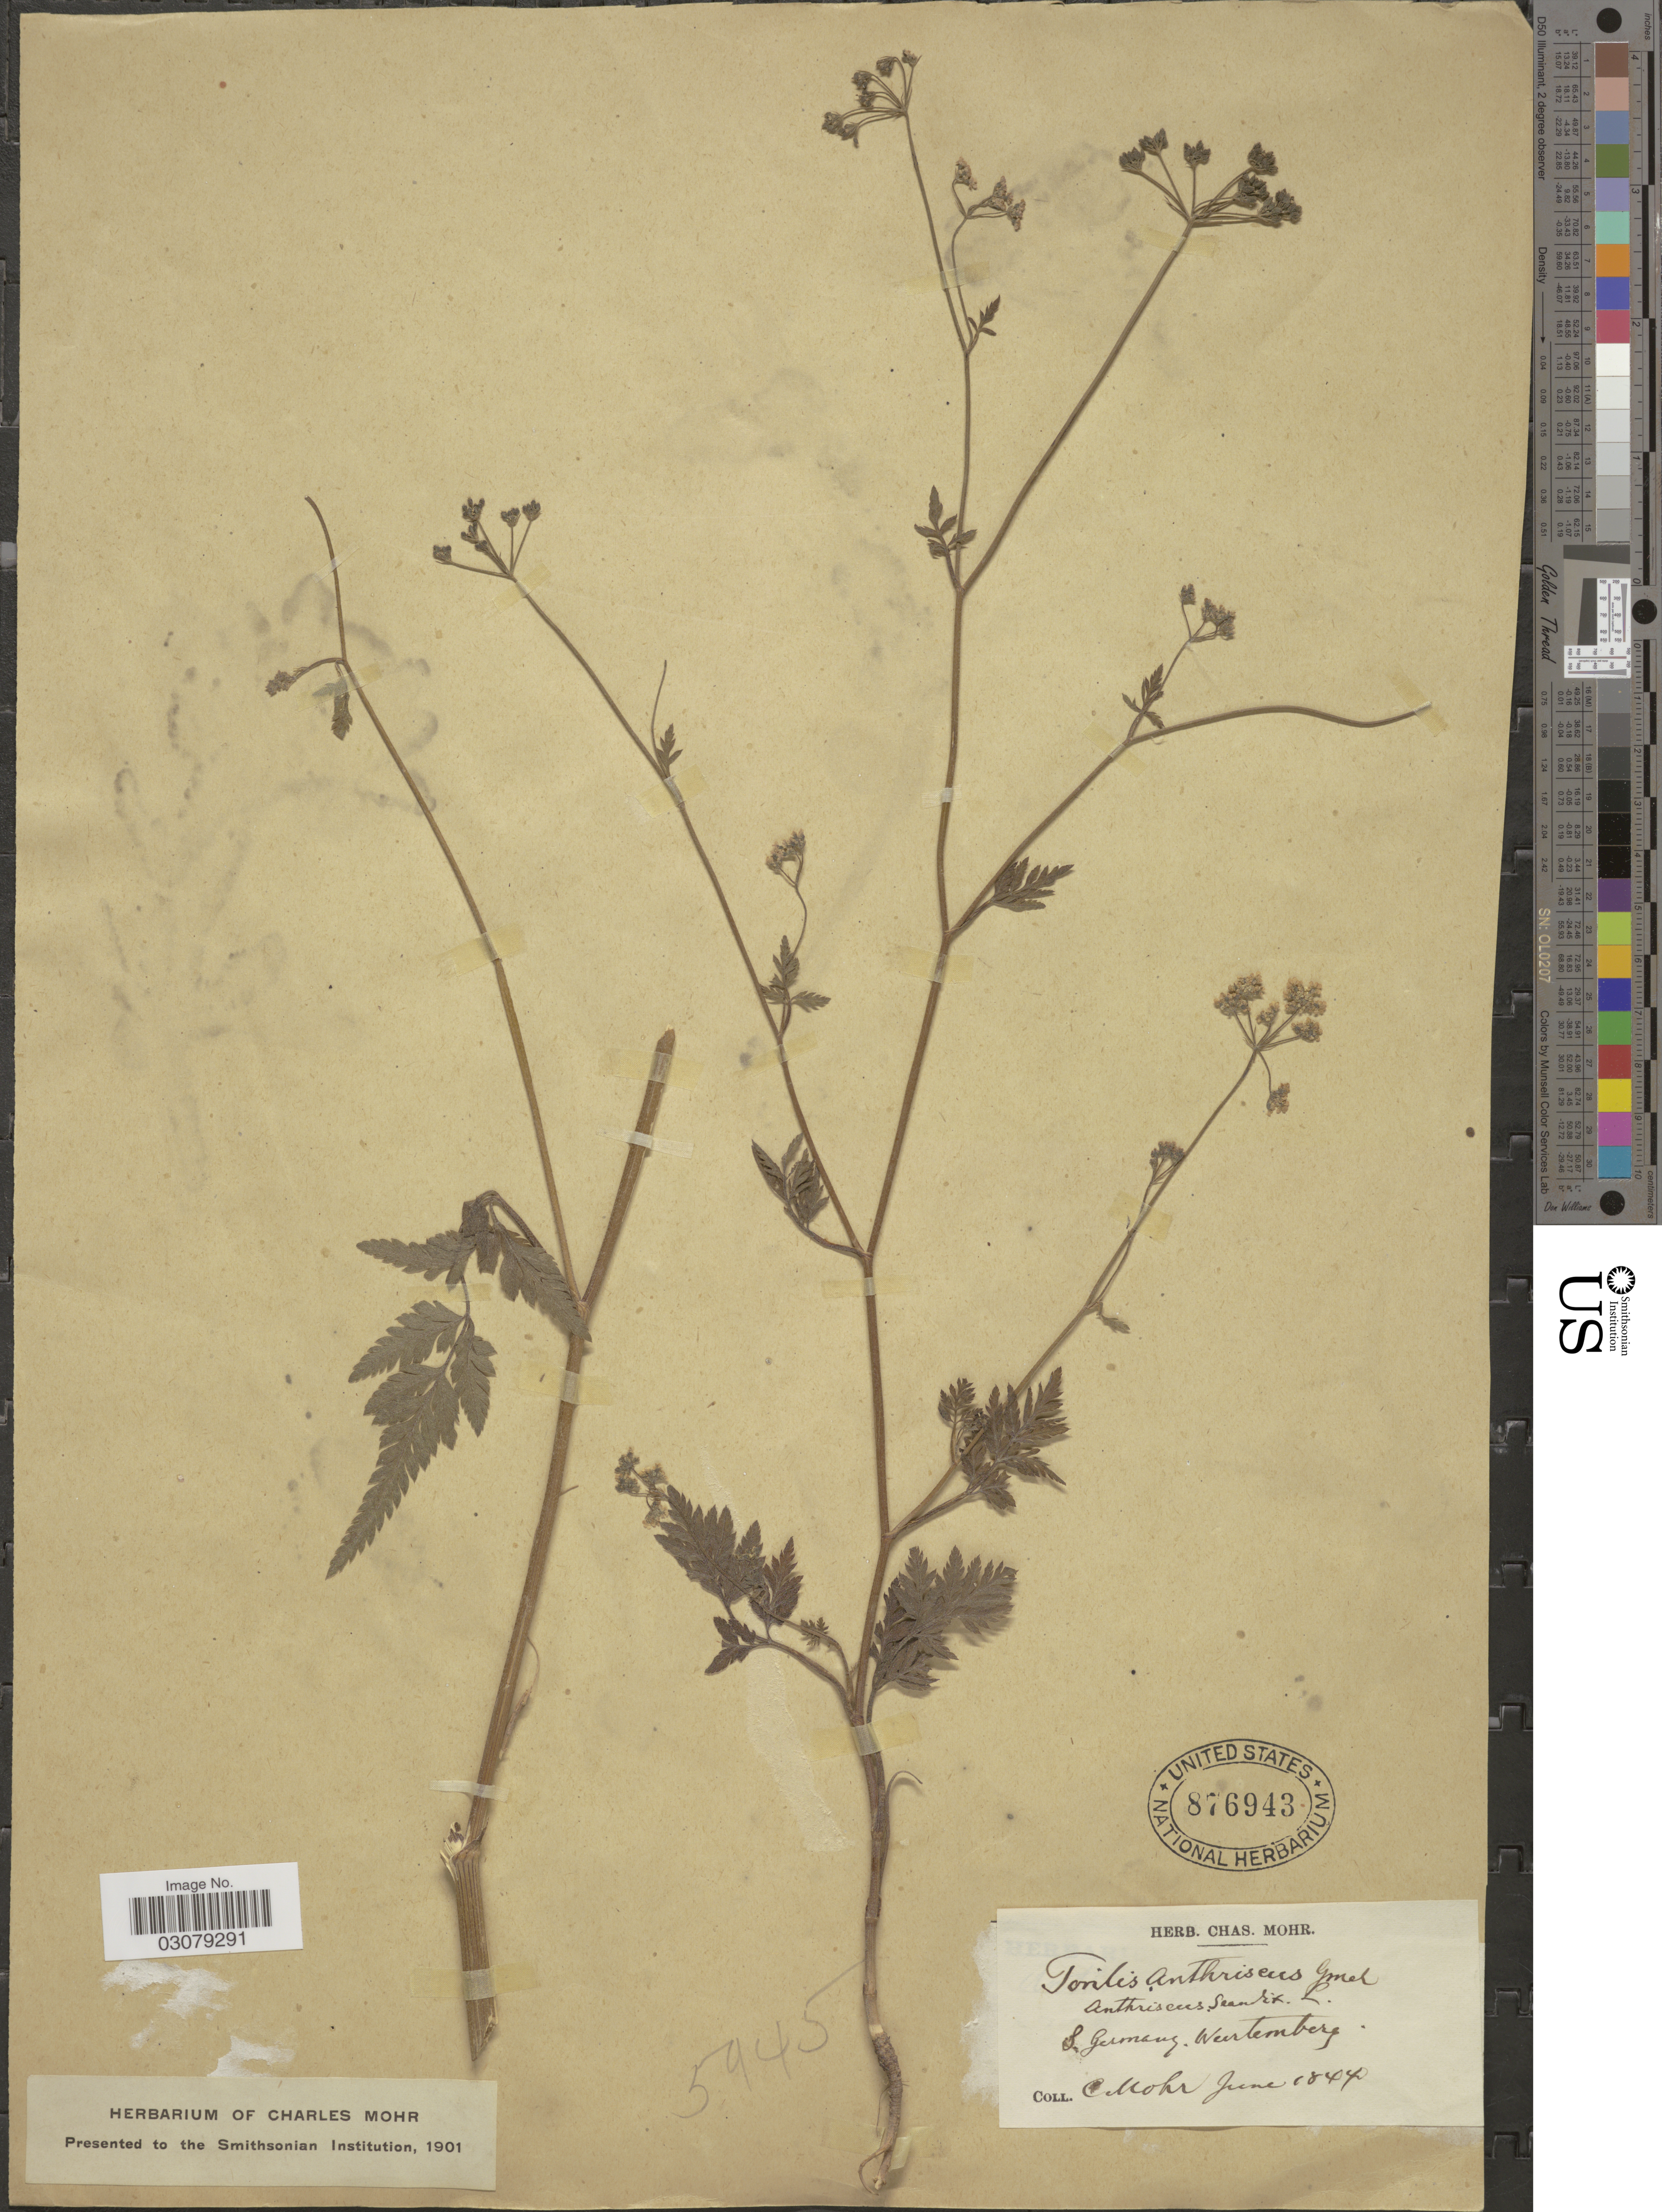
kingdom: Plantae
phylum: Tracheophyta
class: Magnoliopsida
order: Apiales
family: Apiaceae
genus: Torilis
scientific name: Torilis japonica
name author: (Houtt.) DC.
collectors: Mohr, C. T. (herbarium)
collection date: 1844-06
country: Germany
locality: S. Germany. Wurtemberg.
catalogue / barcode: US 876943